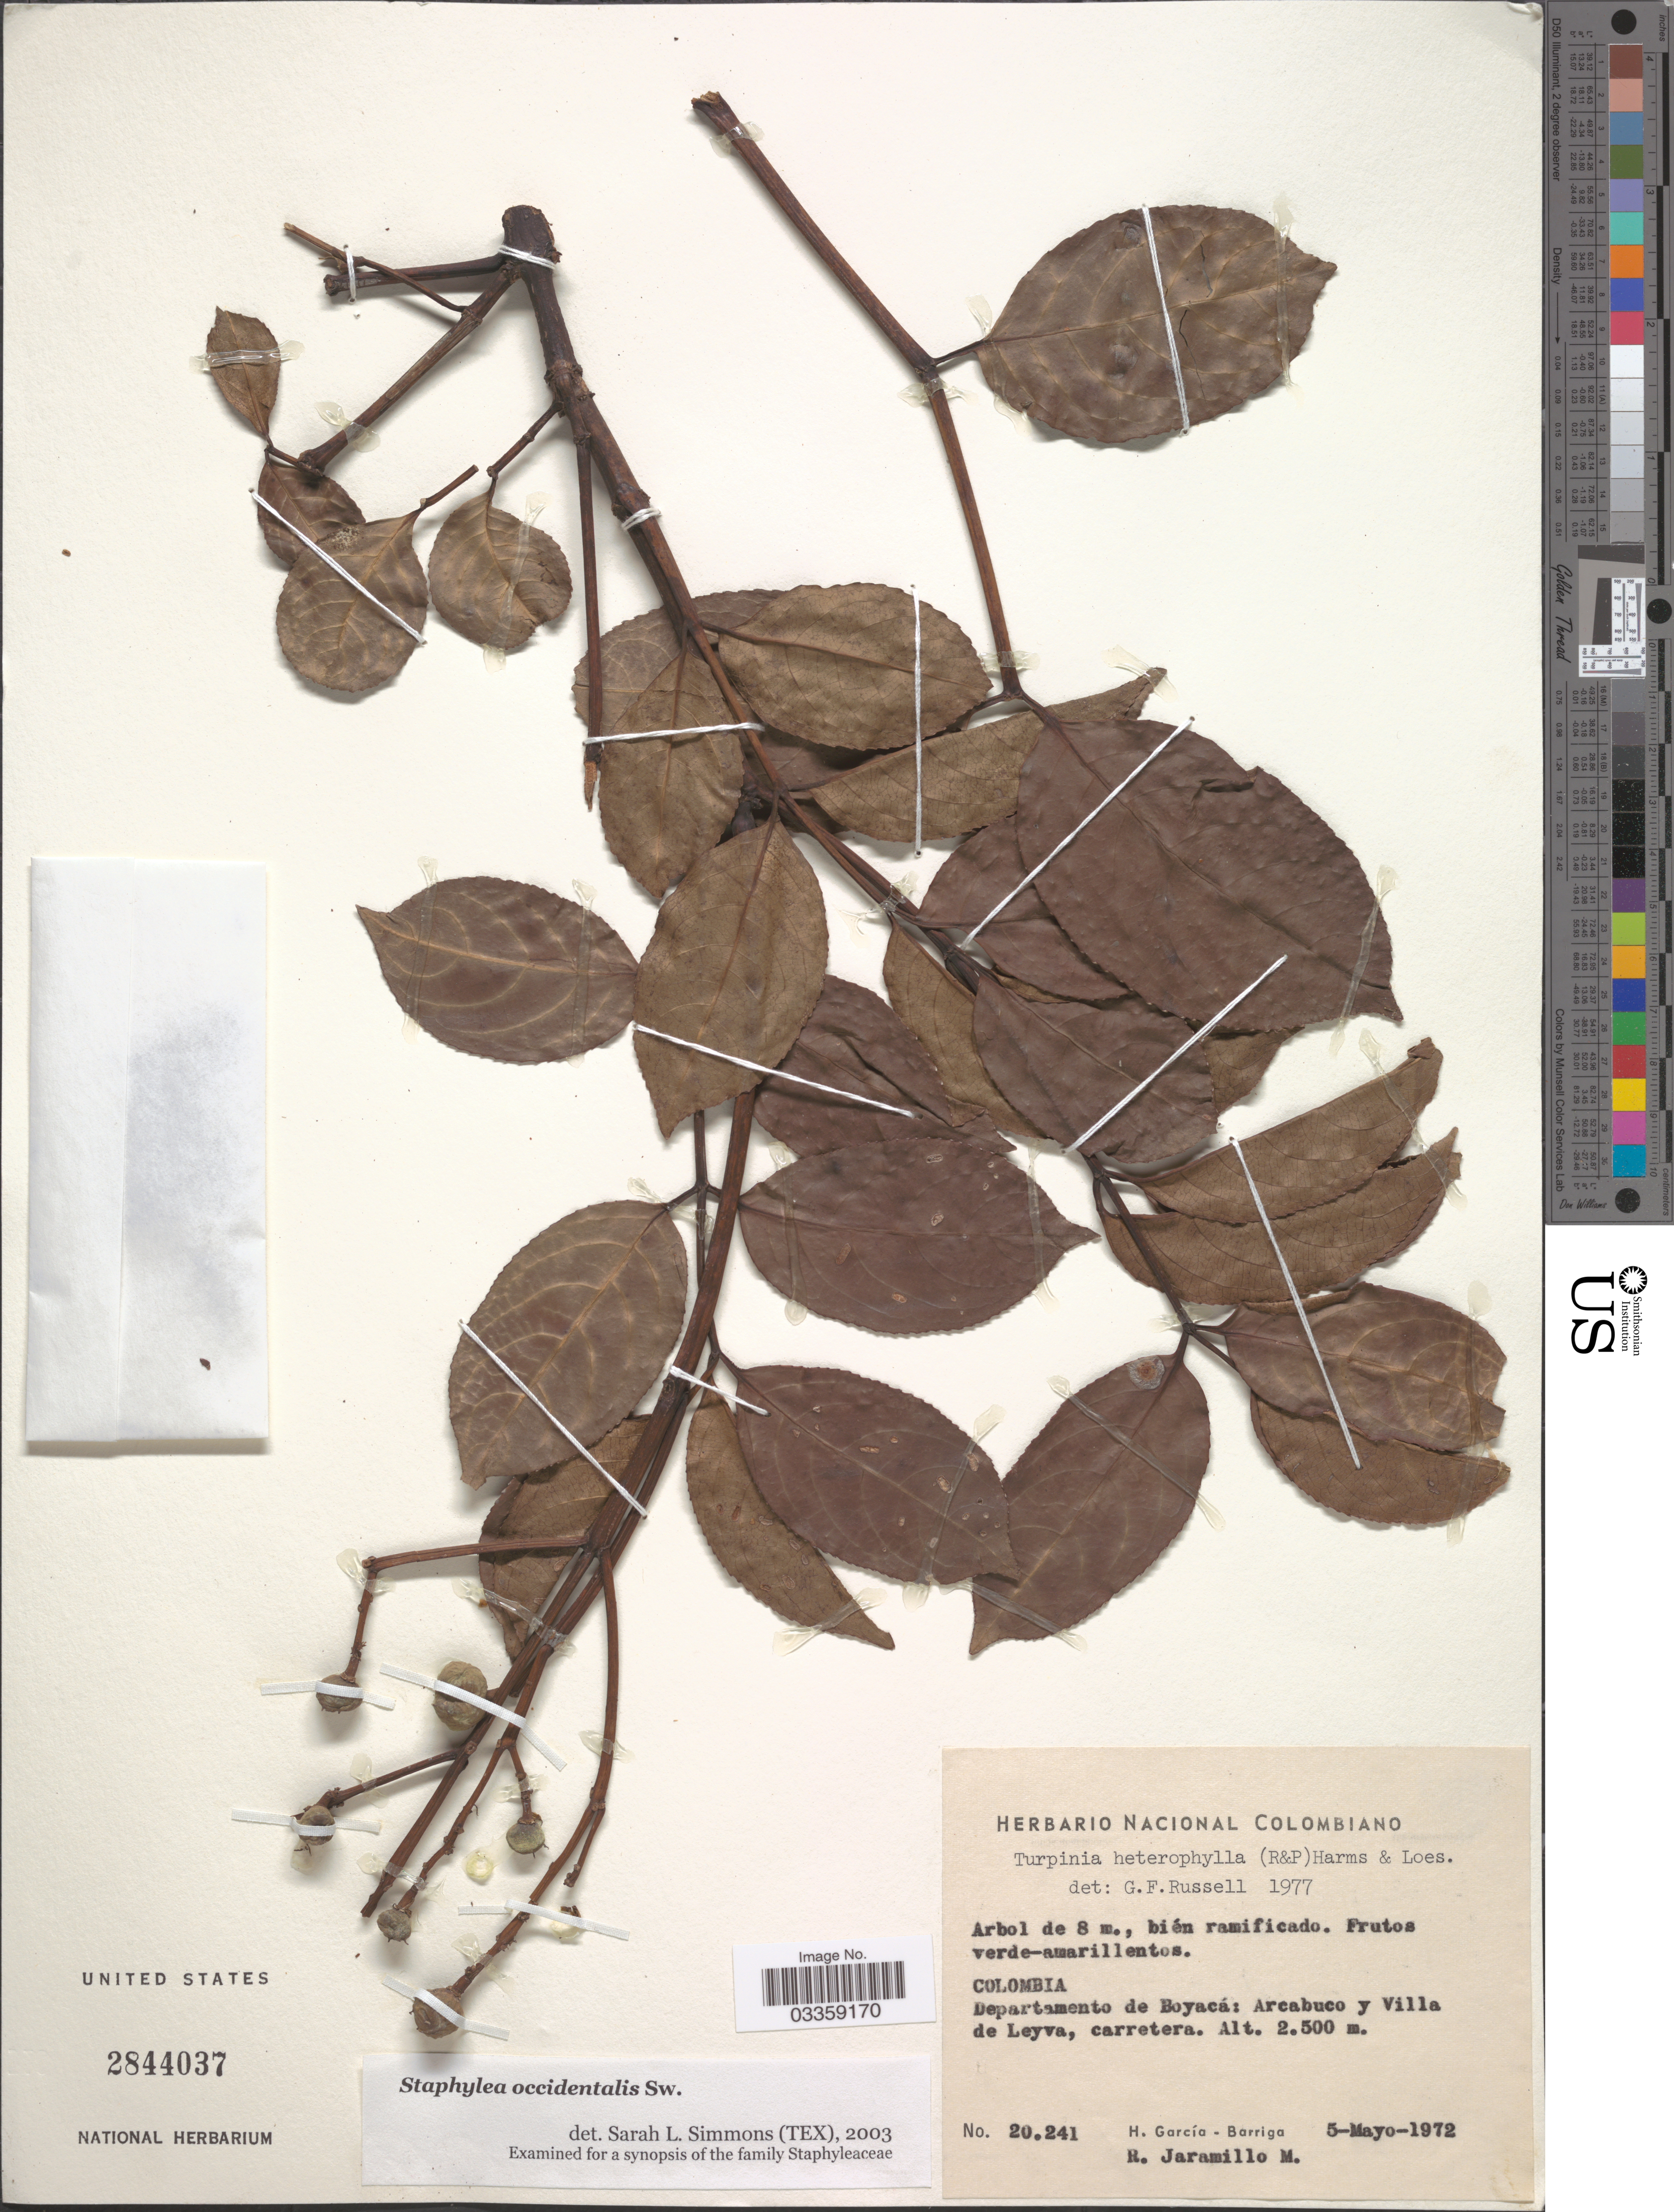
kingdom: Plantae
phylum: Tracheophyta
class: Magnoliopsida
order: Crossosomatales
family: Staphyleaceae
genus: Turpinia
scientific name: Turpinia occidentalis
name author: (Sw.) G. Don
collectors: H. García Barriga & R. Jaramillo M.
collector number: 20241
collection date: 1972-05-05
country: Colombia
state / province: Boyacá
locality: Departamento de Boyacá: Arcabuco y Villa de Leyva, carretera.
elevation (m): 2500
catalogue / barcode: US 2844037